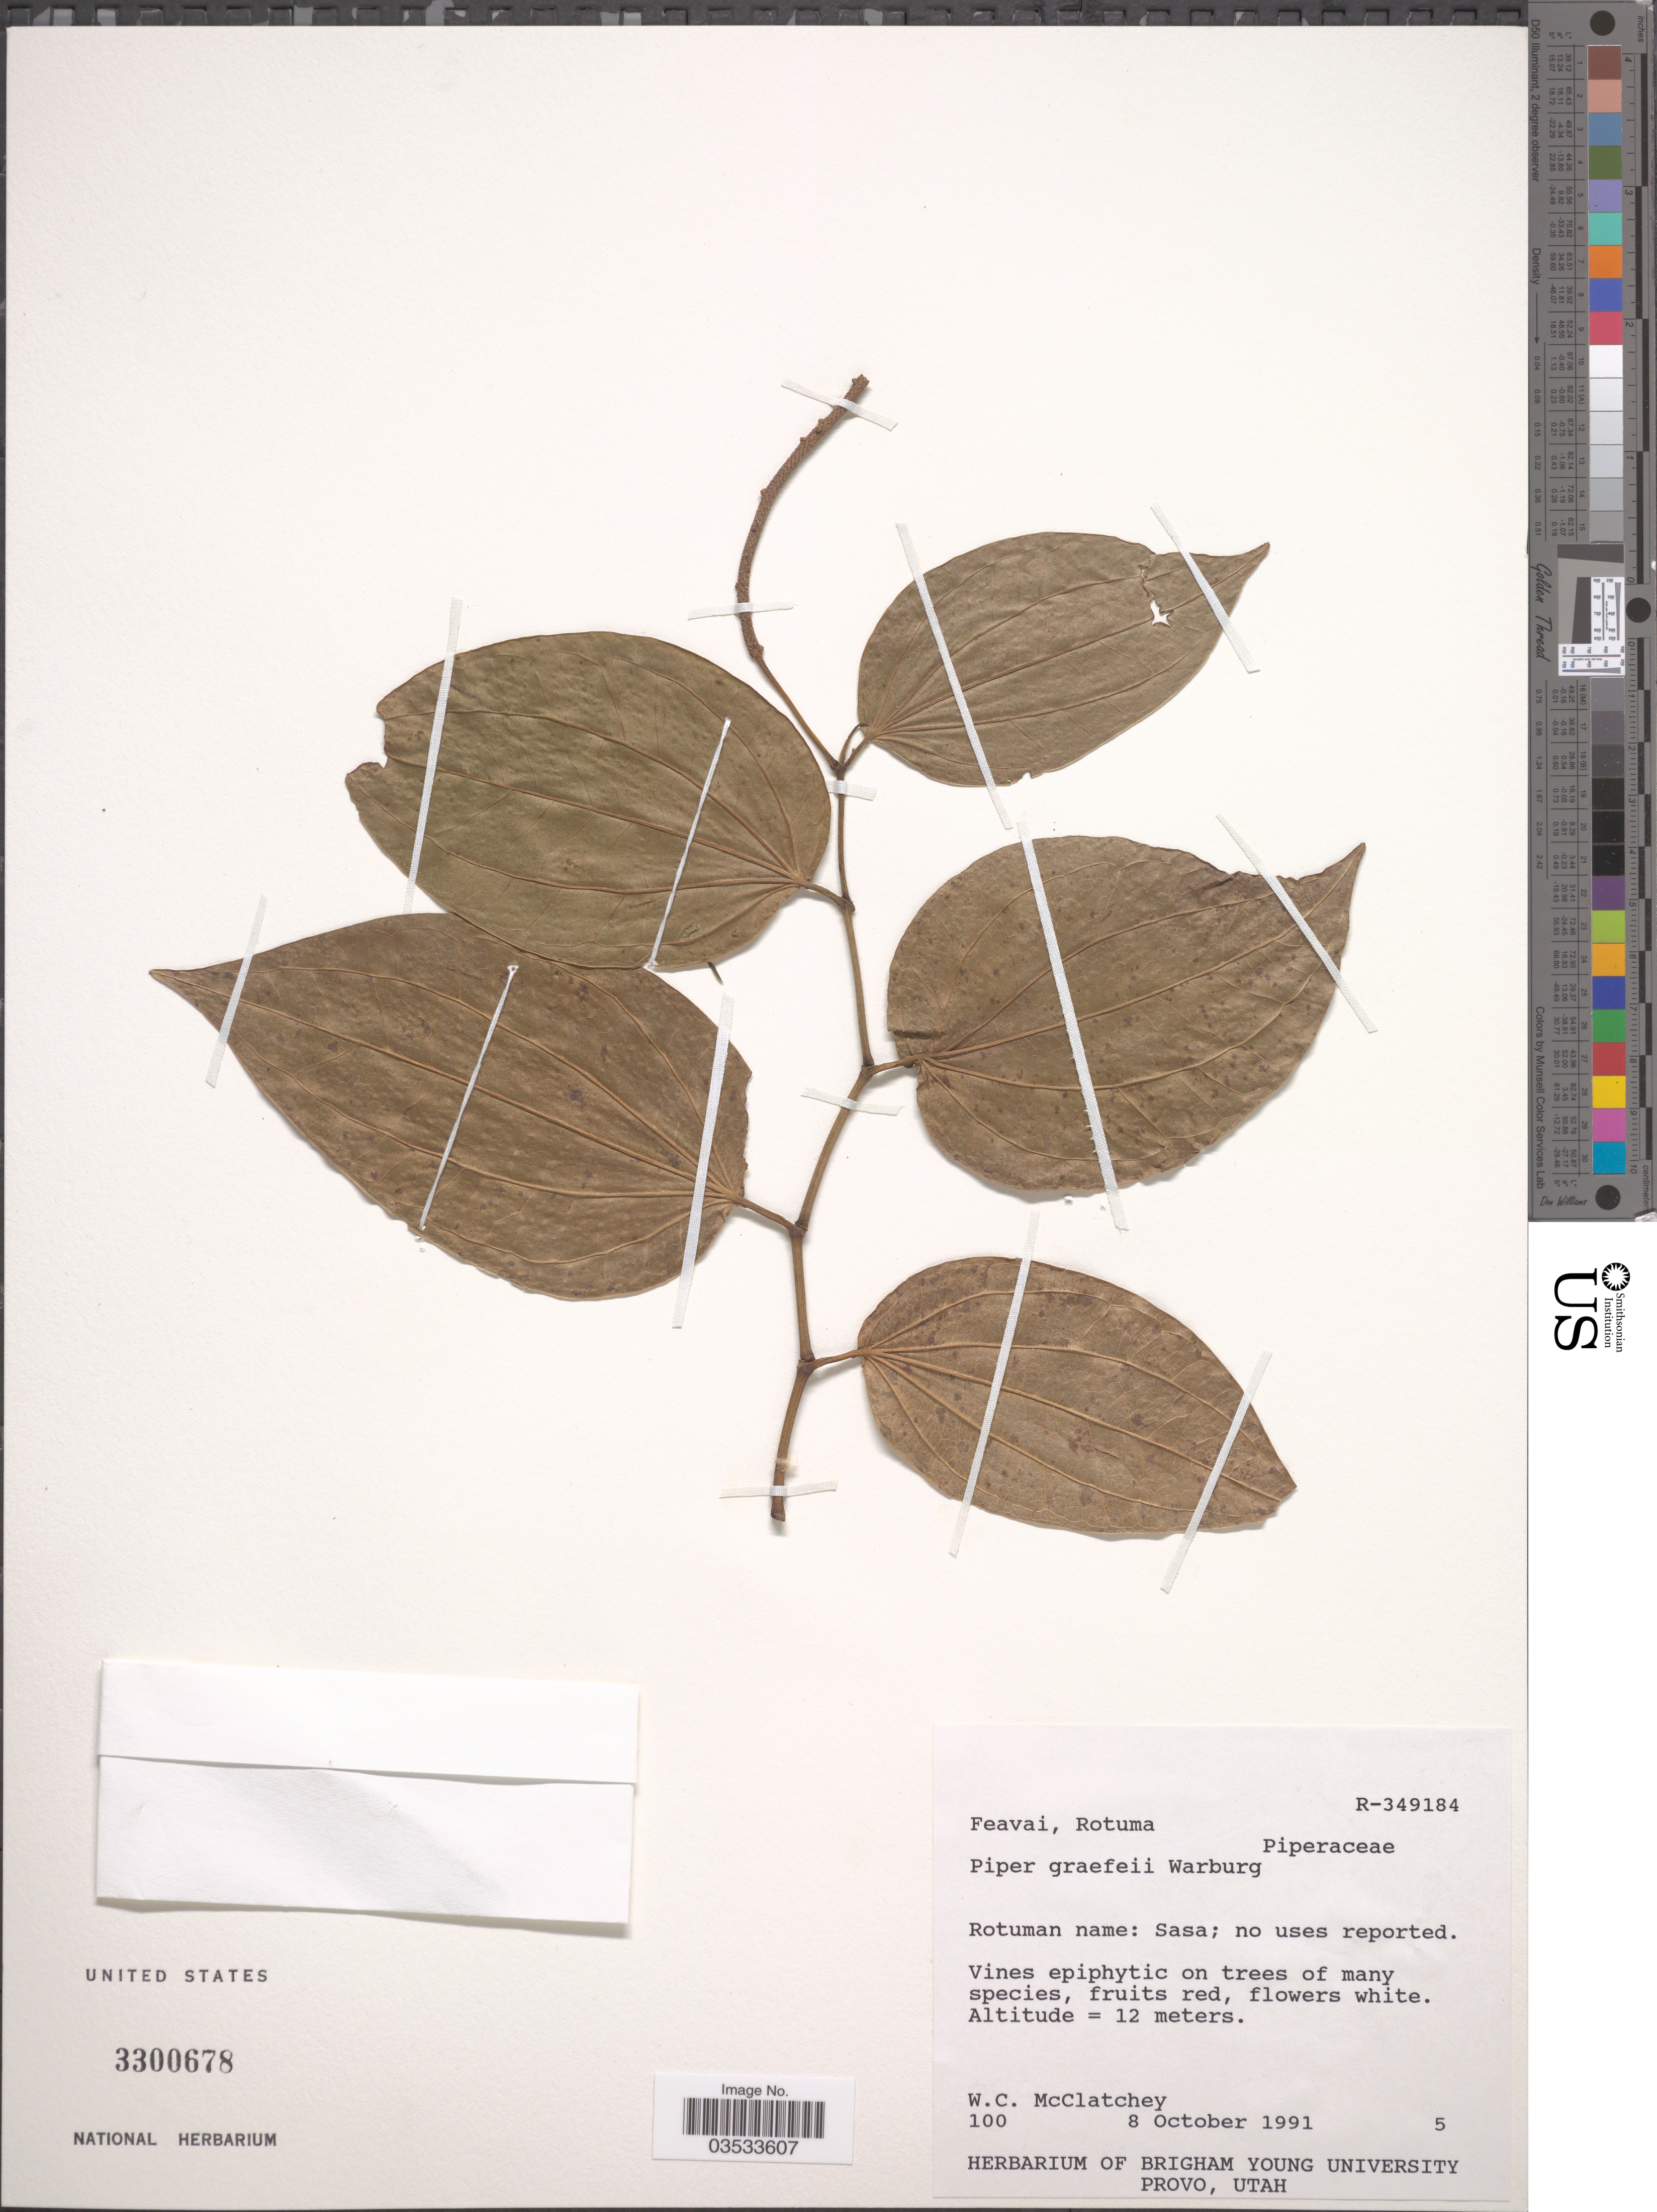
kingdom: Plantae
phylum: Tracheophyta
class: Magnoliopsida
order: Piperales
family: Piperaceae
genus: Piper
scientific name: Piper graeffei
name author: Warb.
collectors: W.C. McClatchey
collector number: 100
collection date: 1991-10-08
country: Fiji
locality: Feavai, Rotuma.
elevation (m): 12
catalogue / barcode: US 3300678